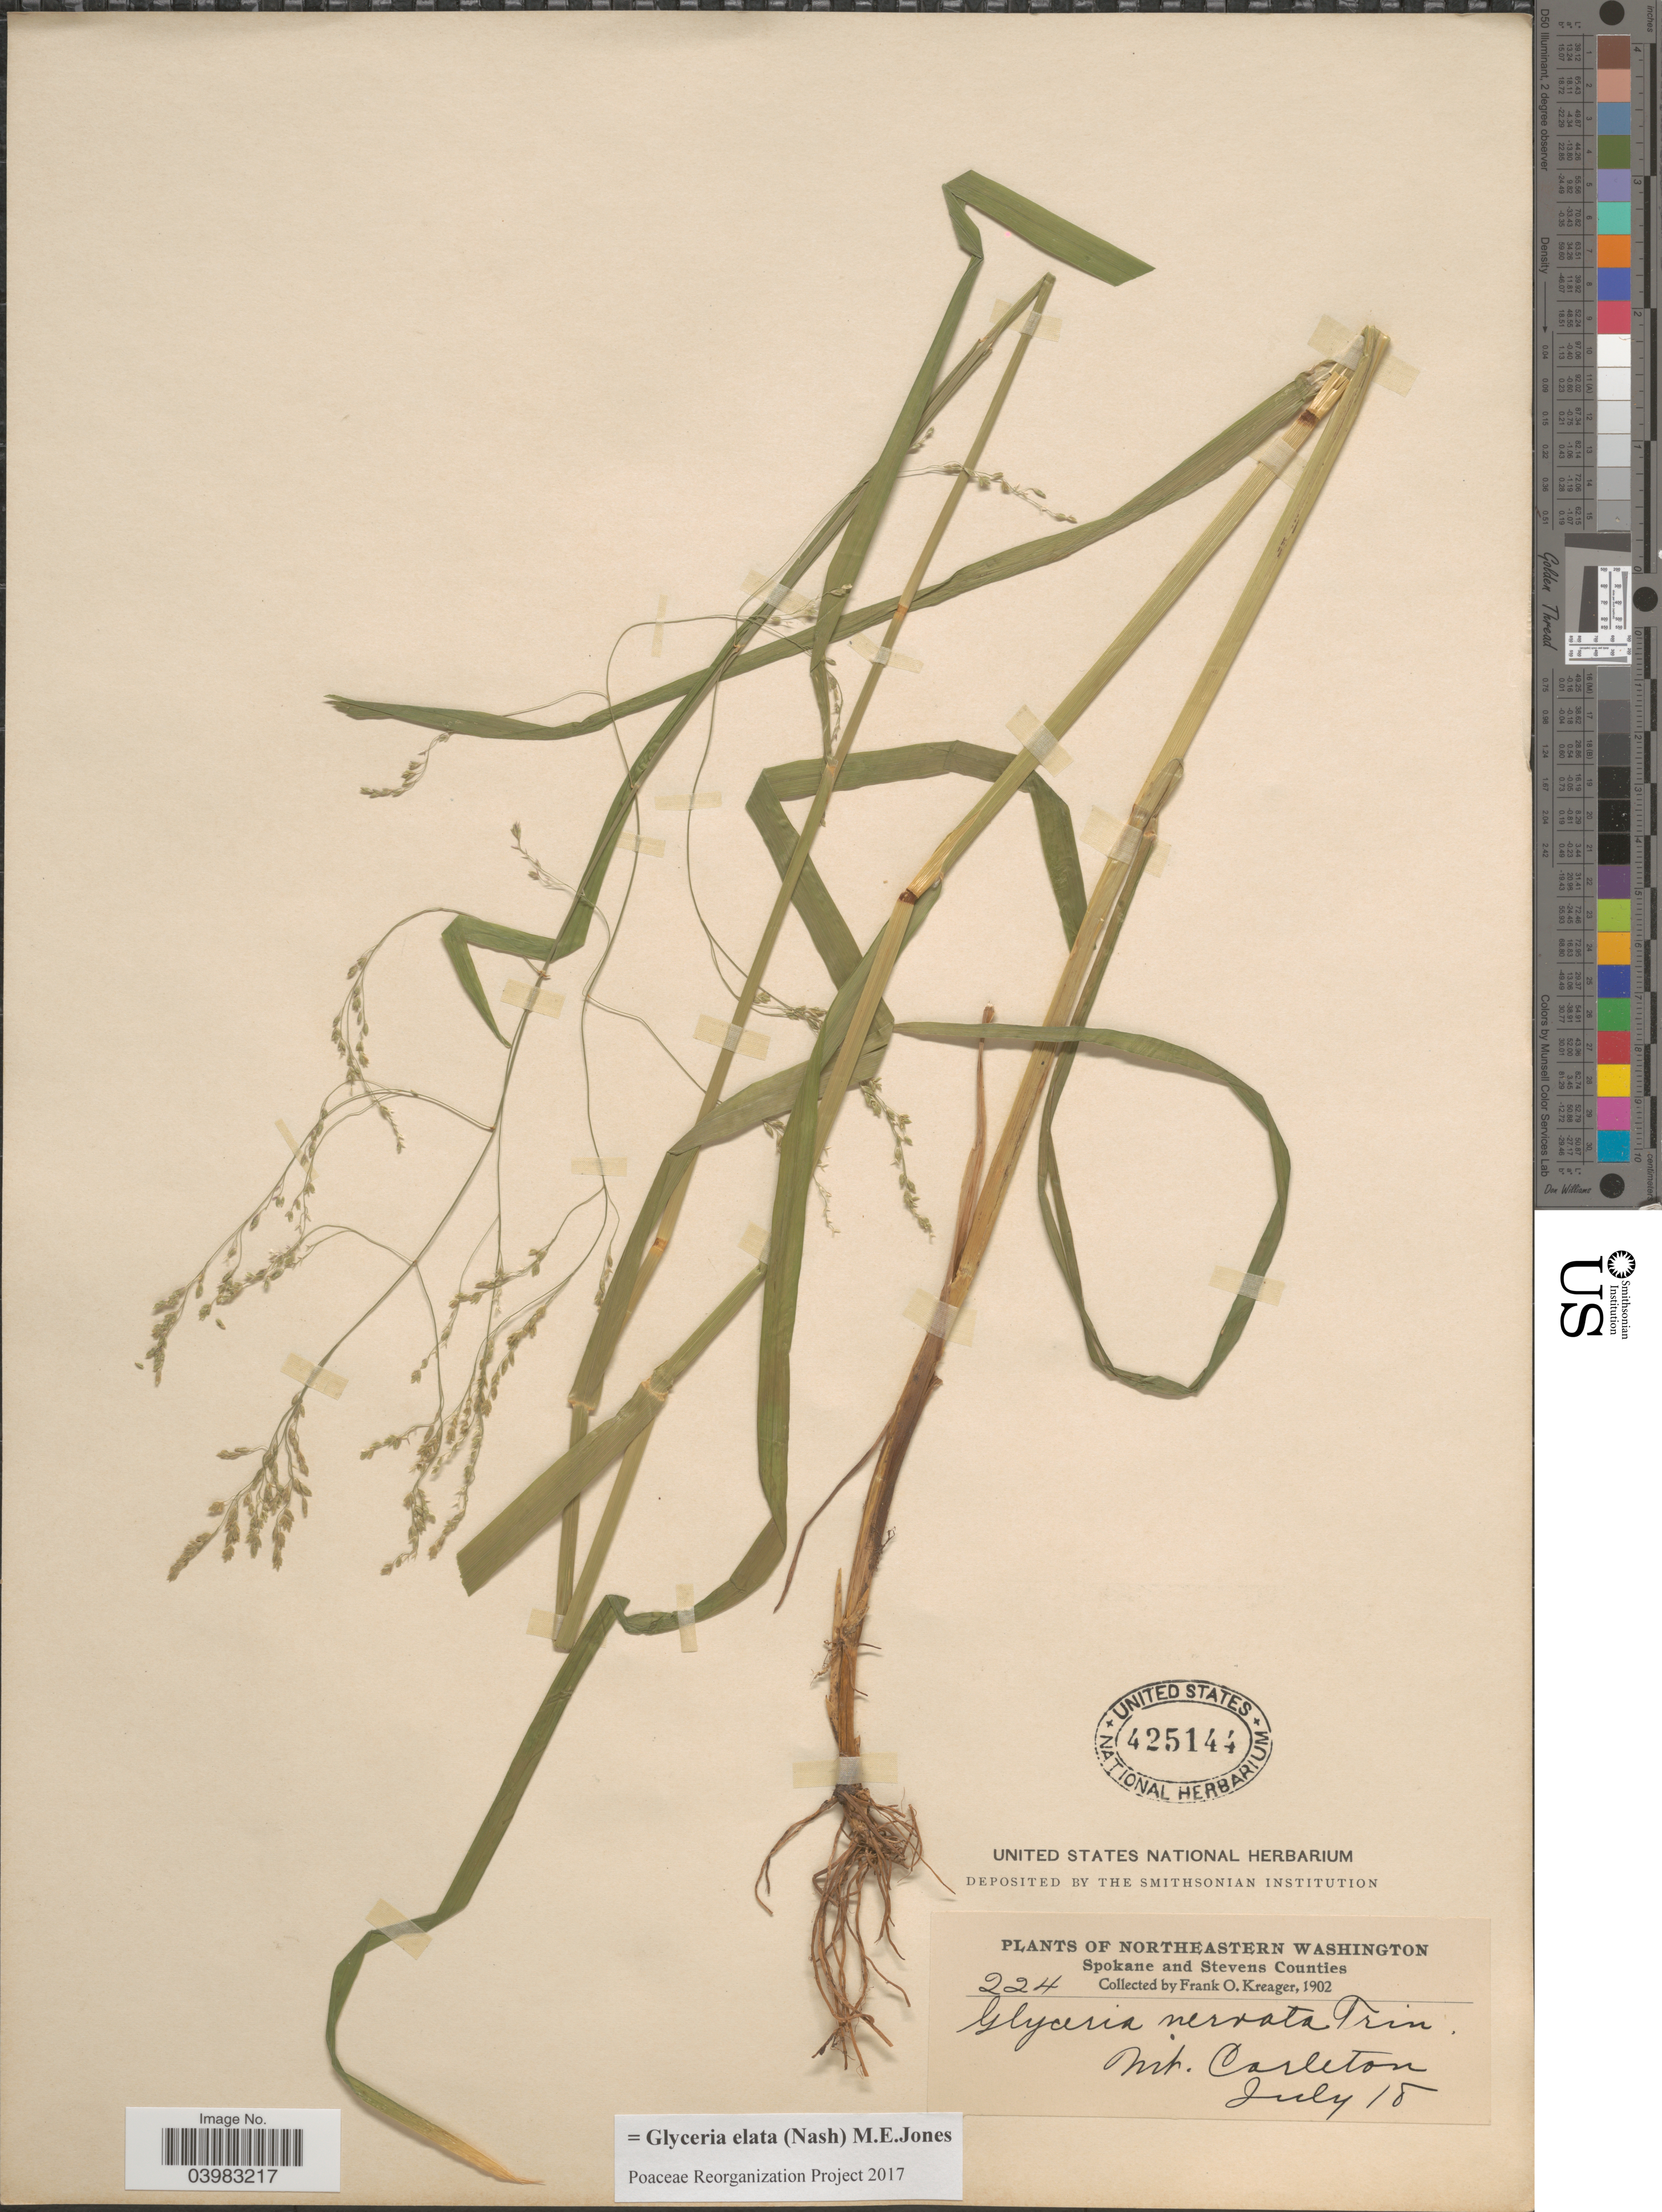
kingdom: Plantae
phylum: Tracheophyta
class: Liliopsida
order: Poales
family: Poaceae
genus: Glyceria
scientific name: Glyceria elata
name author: (Nash) M.E. Jones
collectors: F. Kreager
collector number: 224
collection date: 1902-07-18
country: United States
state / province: Washington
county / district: Spokane / Stevens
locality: Northeastern Washington. Spokane and Stevens Counties. Mt. Carleton.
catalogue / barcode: US 425144